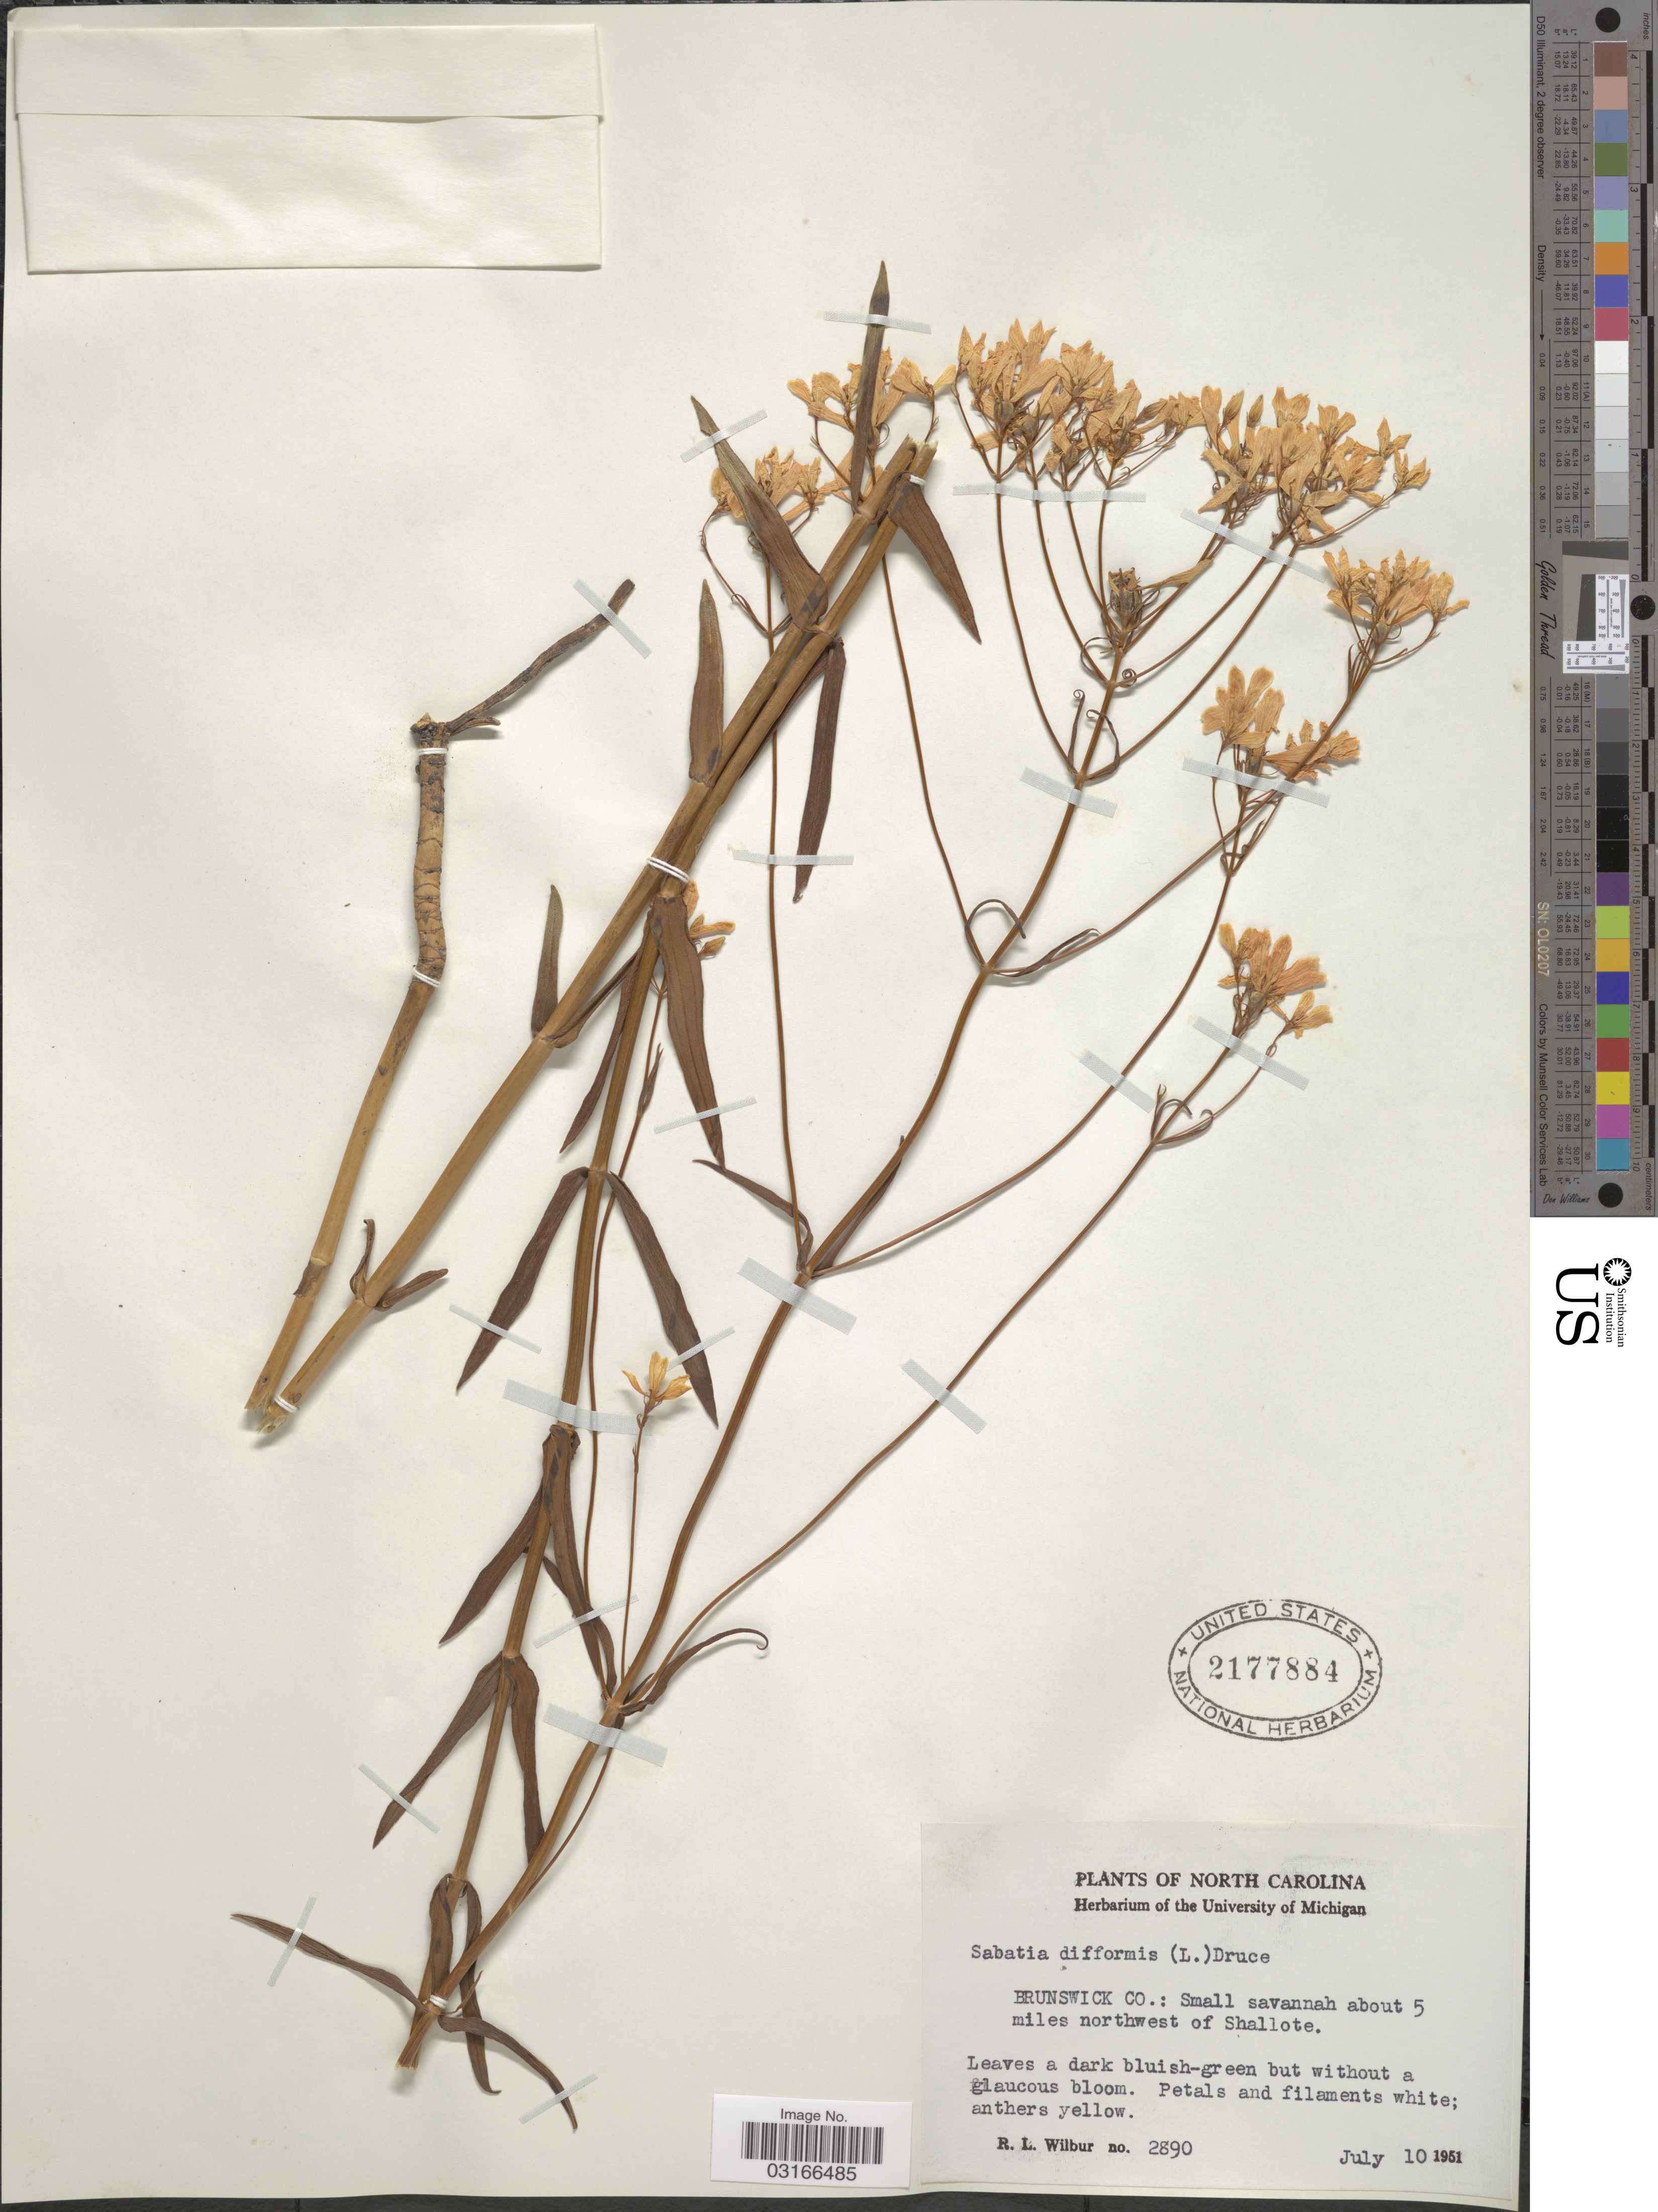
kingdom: Plantae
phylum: Tracheophyta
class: Magnoliopsida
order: Gentianales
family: Gentianaceae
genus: Sabatia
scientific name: Sabatia difformis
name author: (L.) Druce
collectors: R. L. Wilbur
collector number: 2890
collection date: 1951-07-10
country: United States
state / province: North Carolina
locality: Brunswick Co.: Small savannah about 5 miles northwest of Shallote.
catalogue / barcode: US 2177884